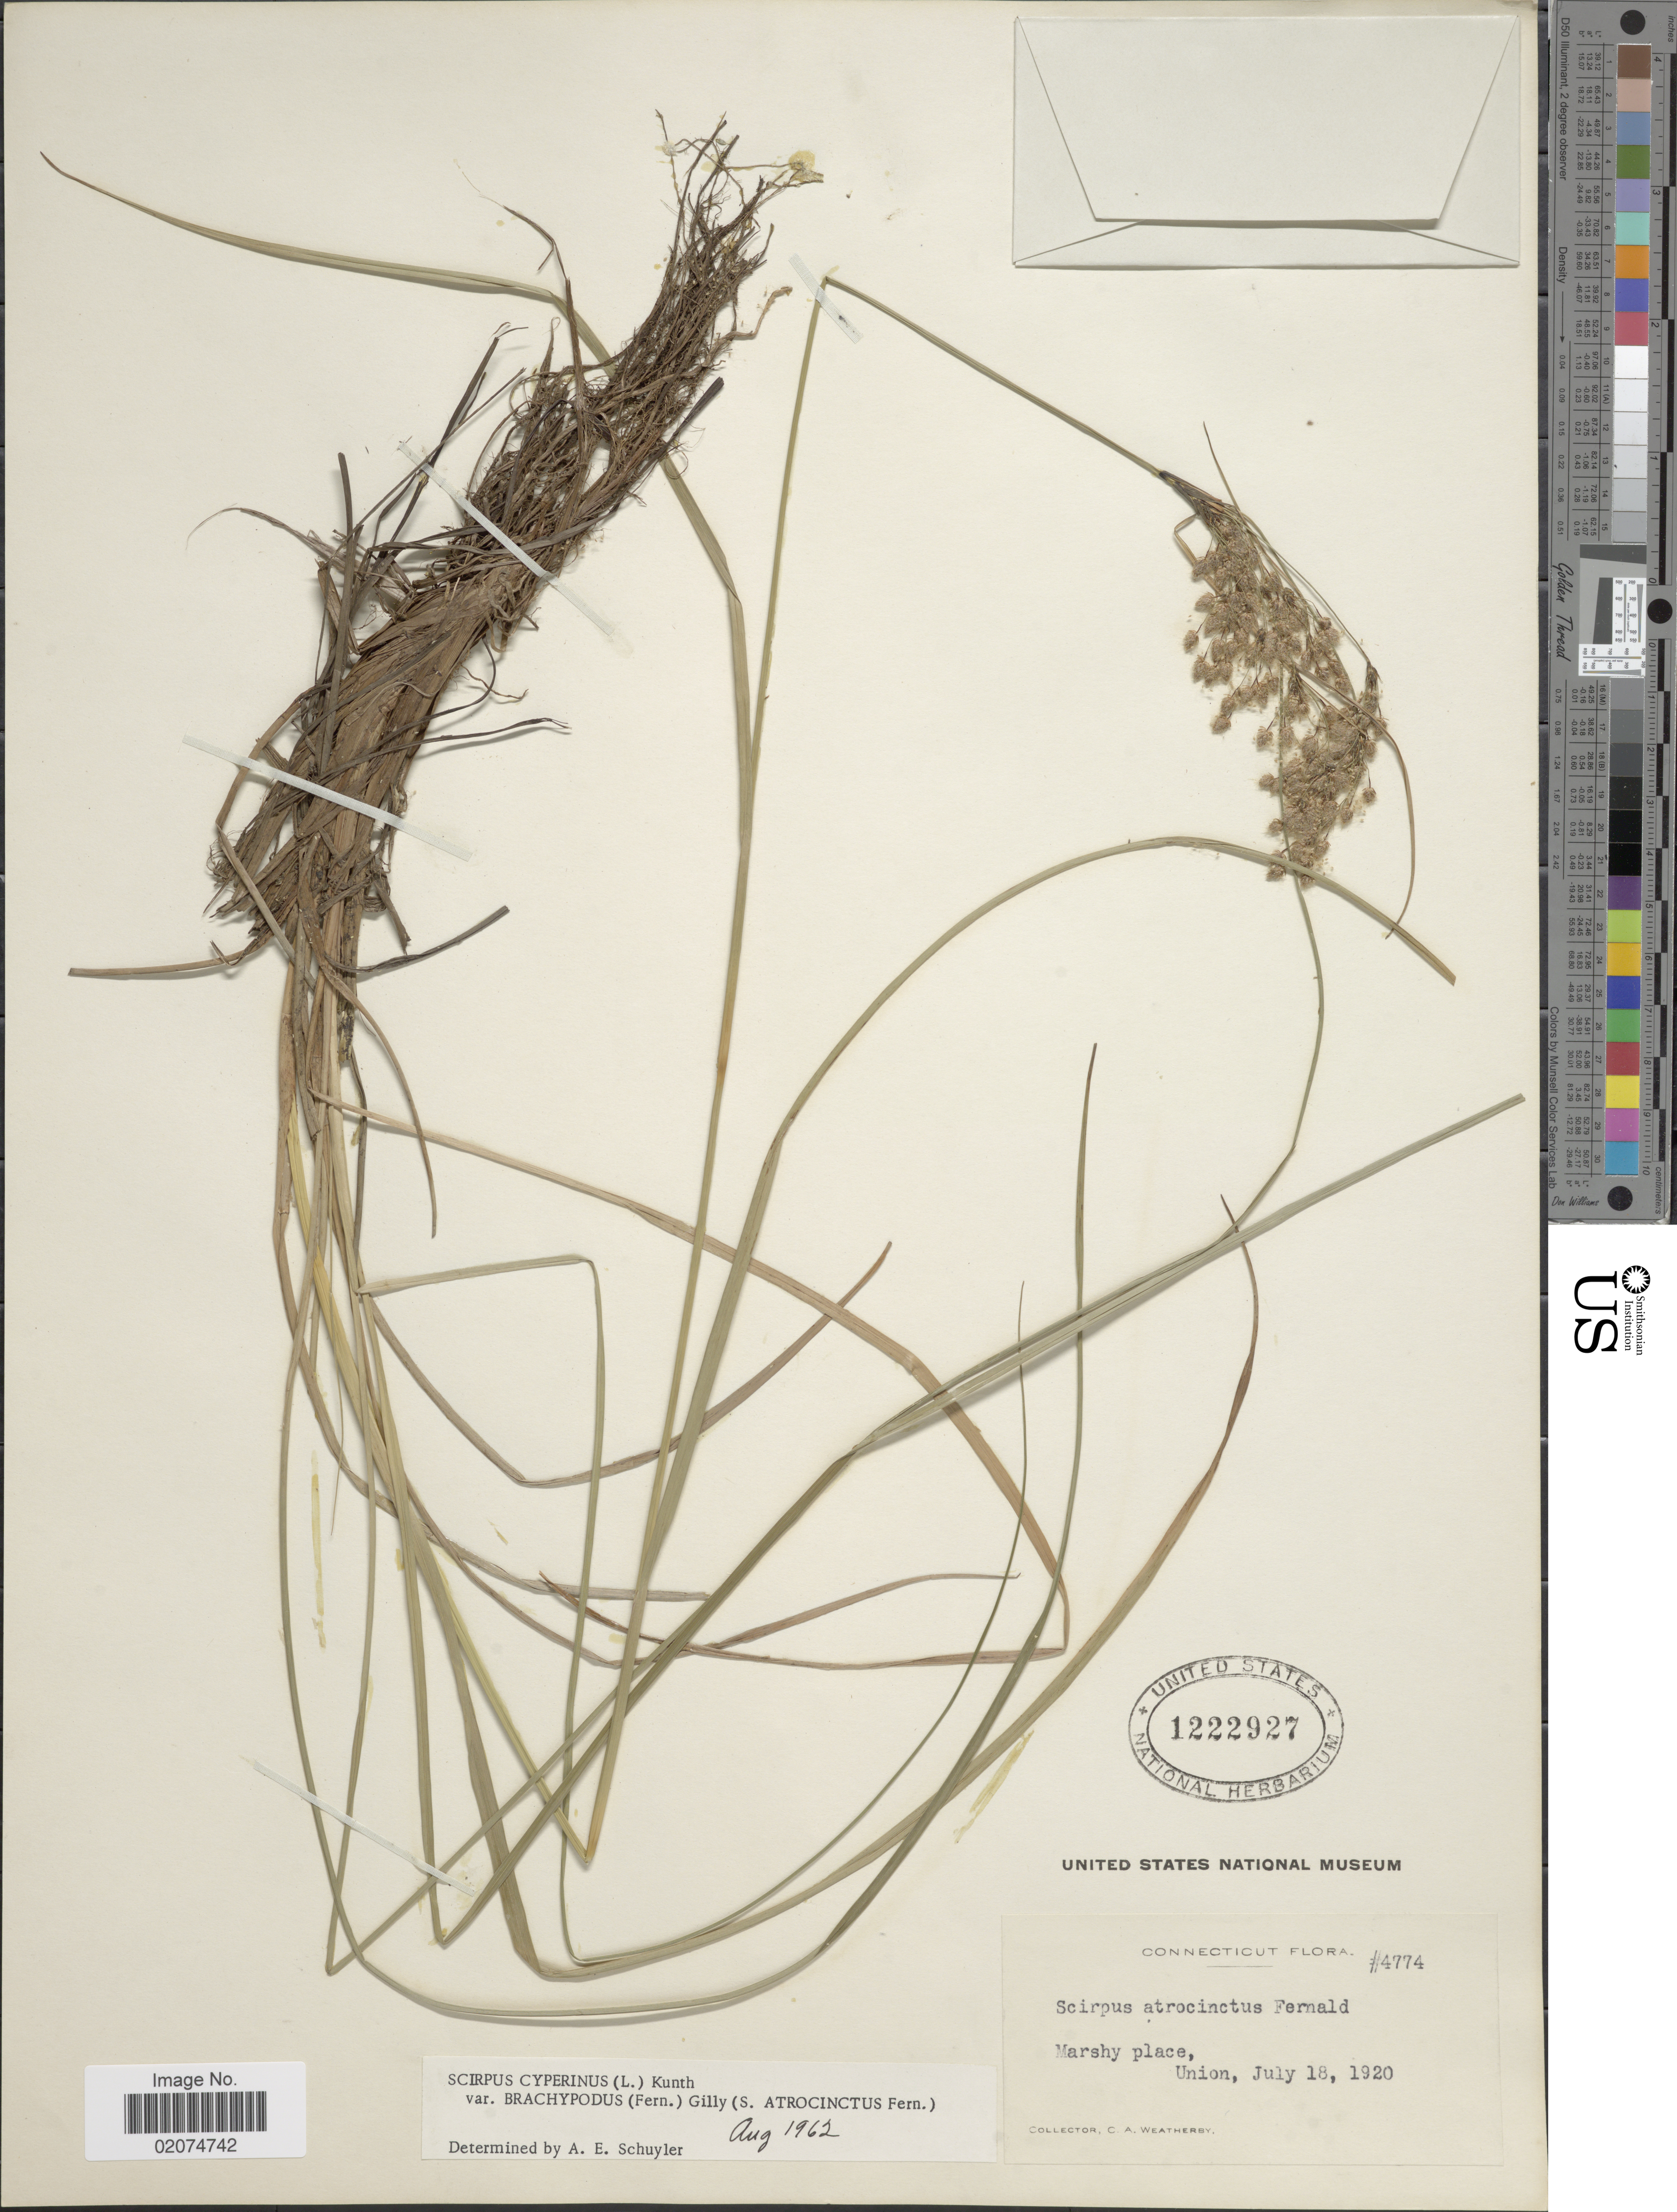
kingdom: Plantae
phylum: Tracheophyta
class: Liliopsida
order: Poales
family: Cyperaceae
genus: Scirpus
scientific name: Scirpus atrocinctus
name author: Fernald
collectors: C. A. Weatherby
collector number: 4774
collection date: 1920-07-18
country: United States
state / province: Connecticut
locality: Union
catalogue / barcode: US 1222927